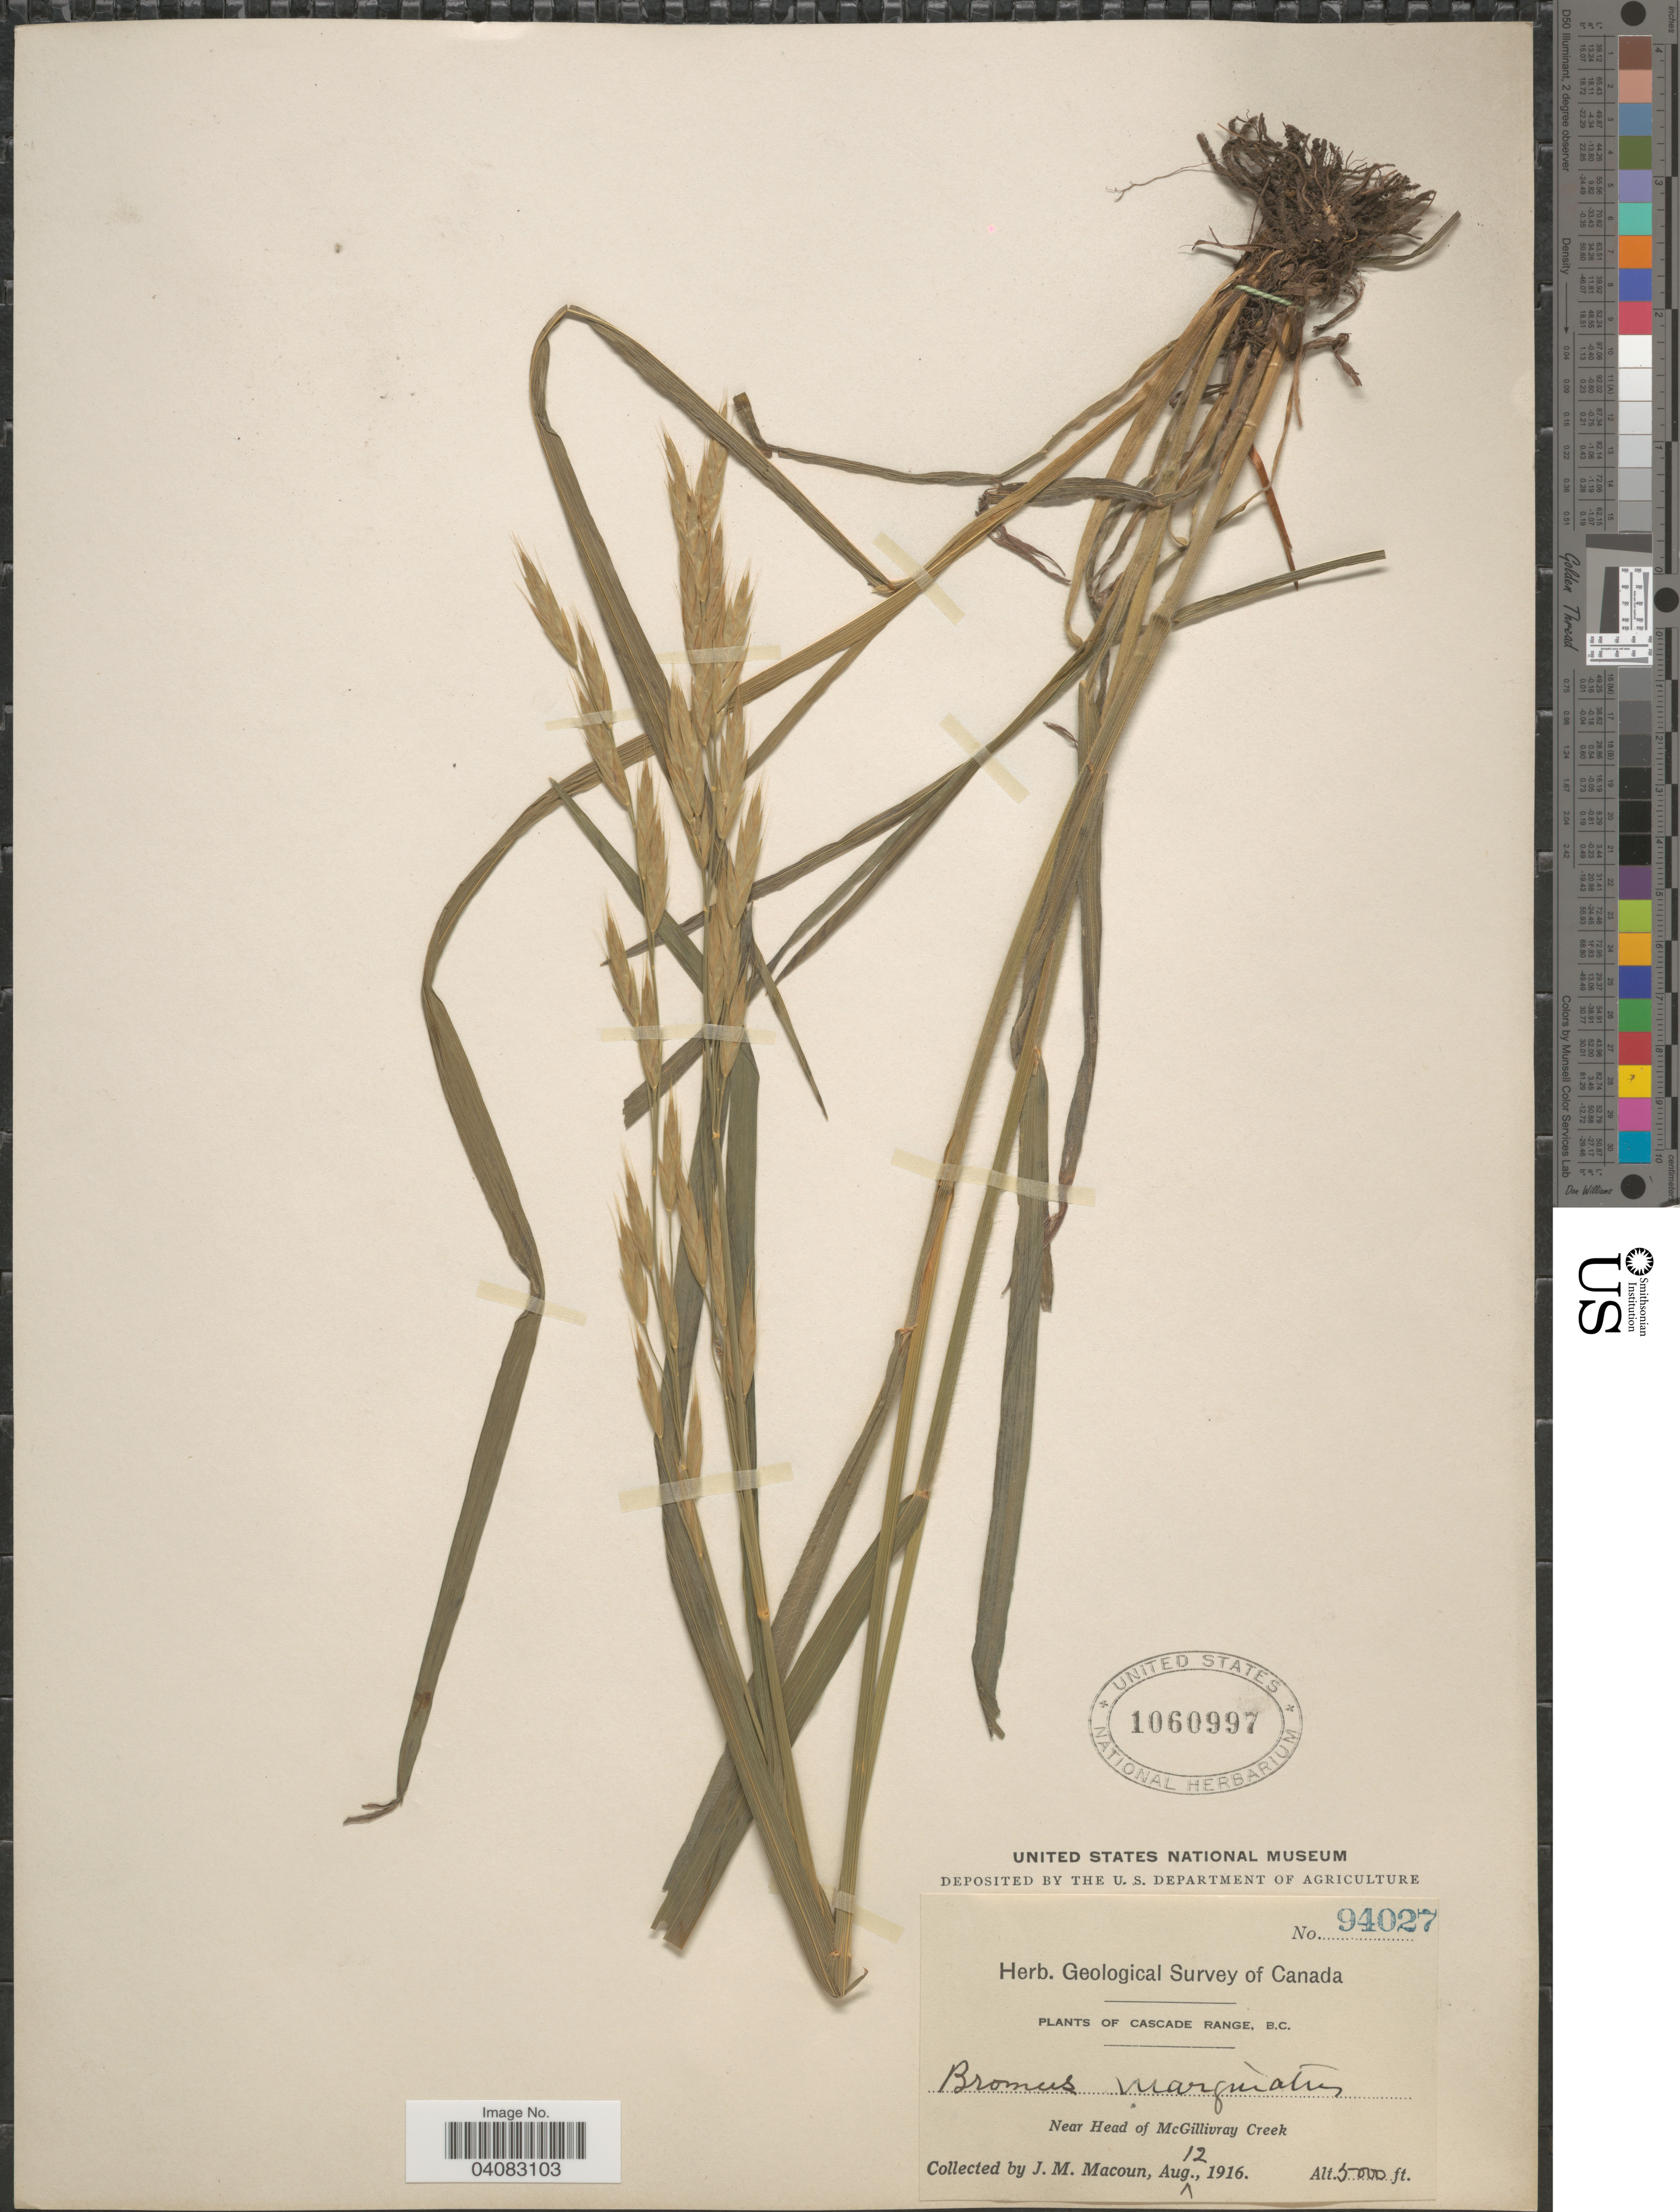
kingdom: Plantae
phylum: Tracheophyta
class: Liliopsida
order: Poales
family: Poaceae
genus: Bromus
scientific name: Bromus marginatus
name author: Nees ex Steud.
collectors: J. M. Macoun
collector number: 94027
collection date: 1916-08-12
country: Canada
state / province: British Columbia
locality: Geological Survey of Canada. Cascade Range. Near Head of McGillivray Creek.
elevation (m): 1524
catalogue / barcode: US 1060997